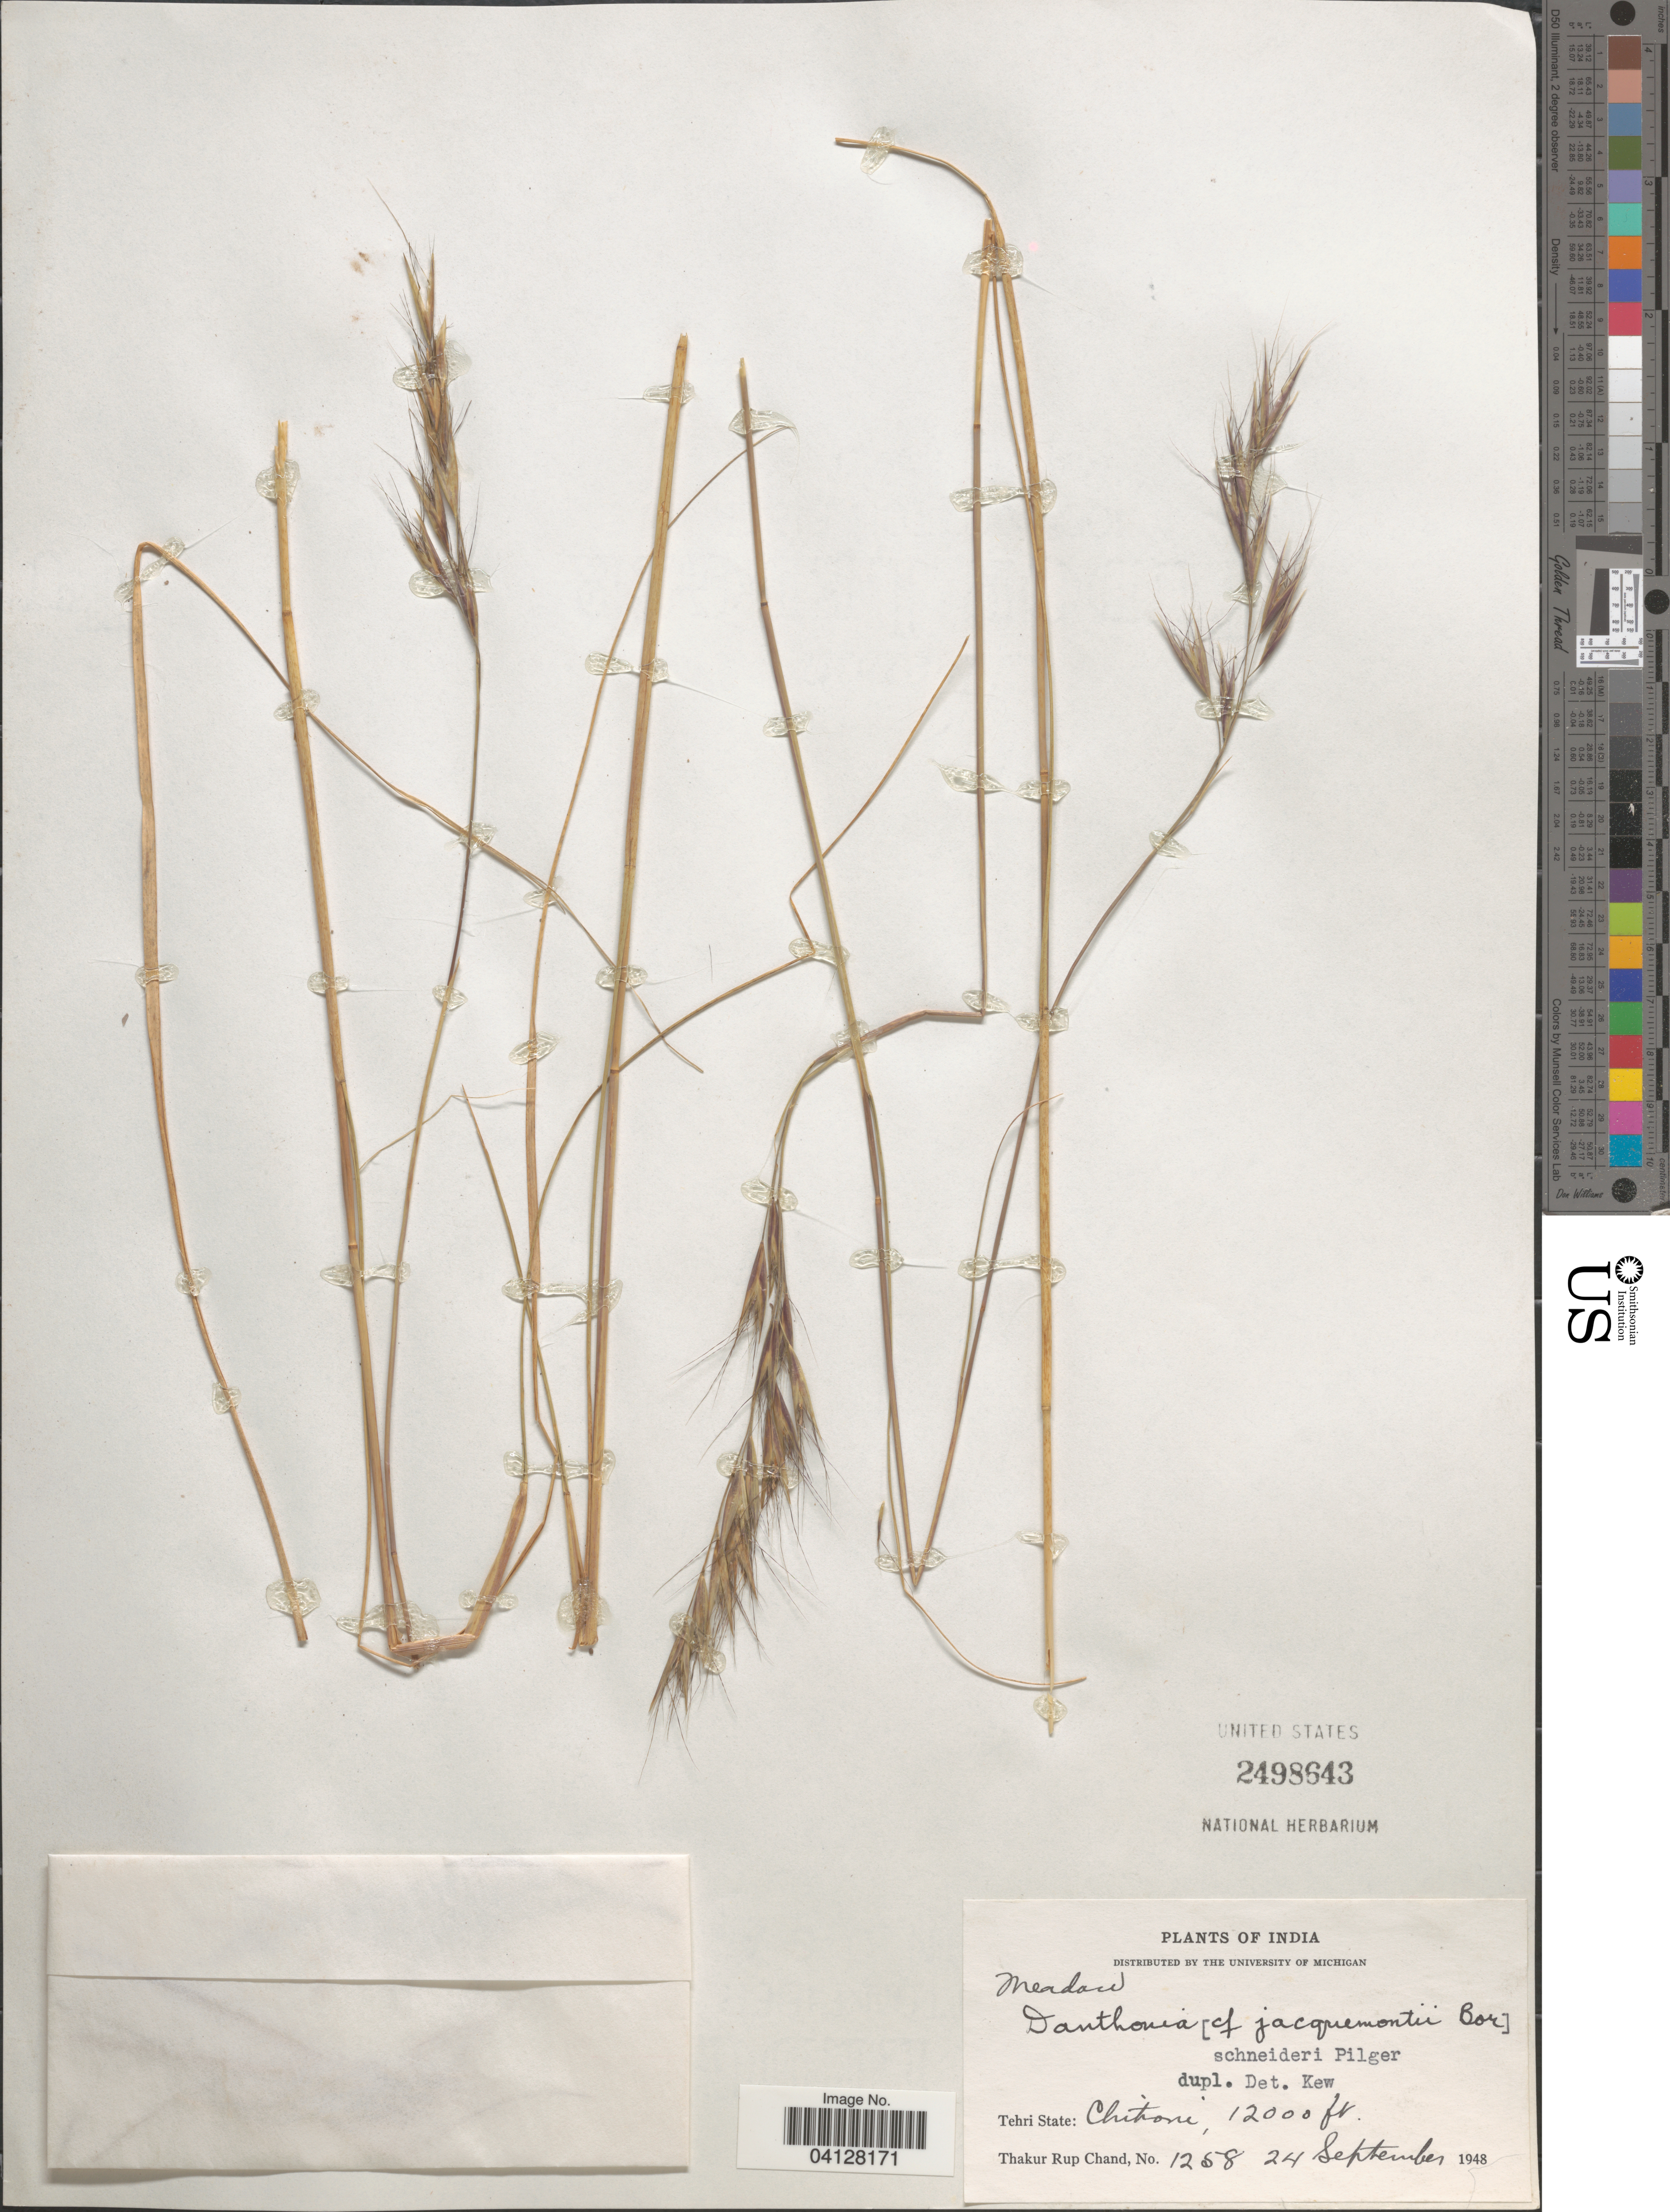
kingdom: Plantae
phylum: Tracheophyta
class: Liliopsida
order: Poales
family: Poaceae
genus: Danthonia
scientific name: Danthonia jacquemontii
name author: Bor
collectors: T. R. Chand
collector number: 1258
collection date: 1948-09-24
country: India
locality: Tehri State: Chitoni.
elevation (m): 3658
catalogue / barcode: US 2498643